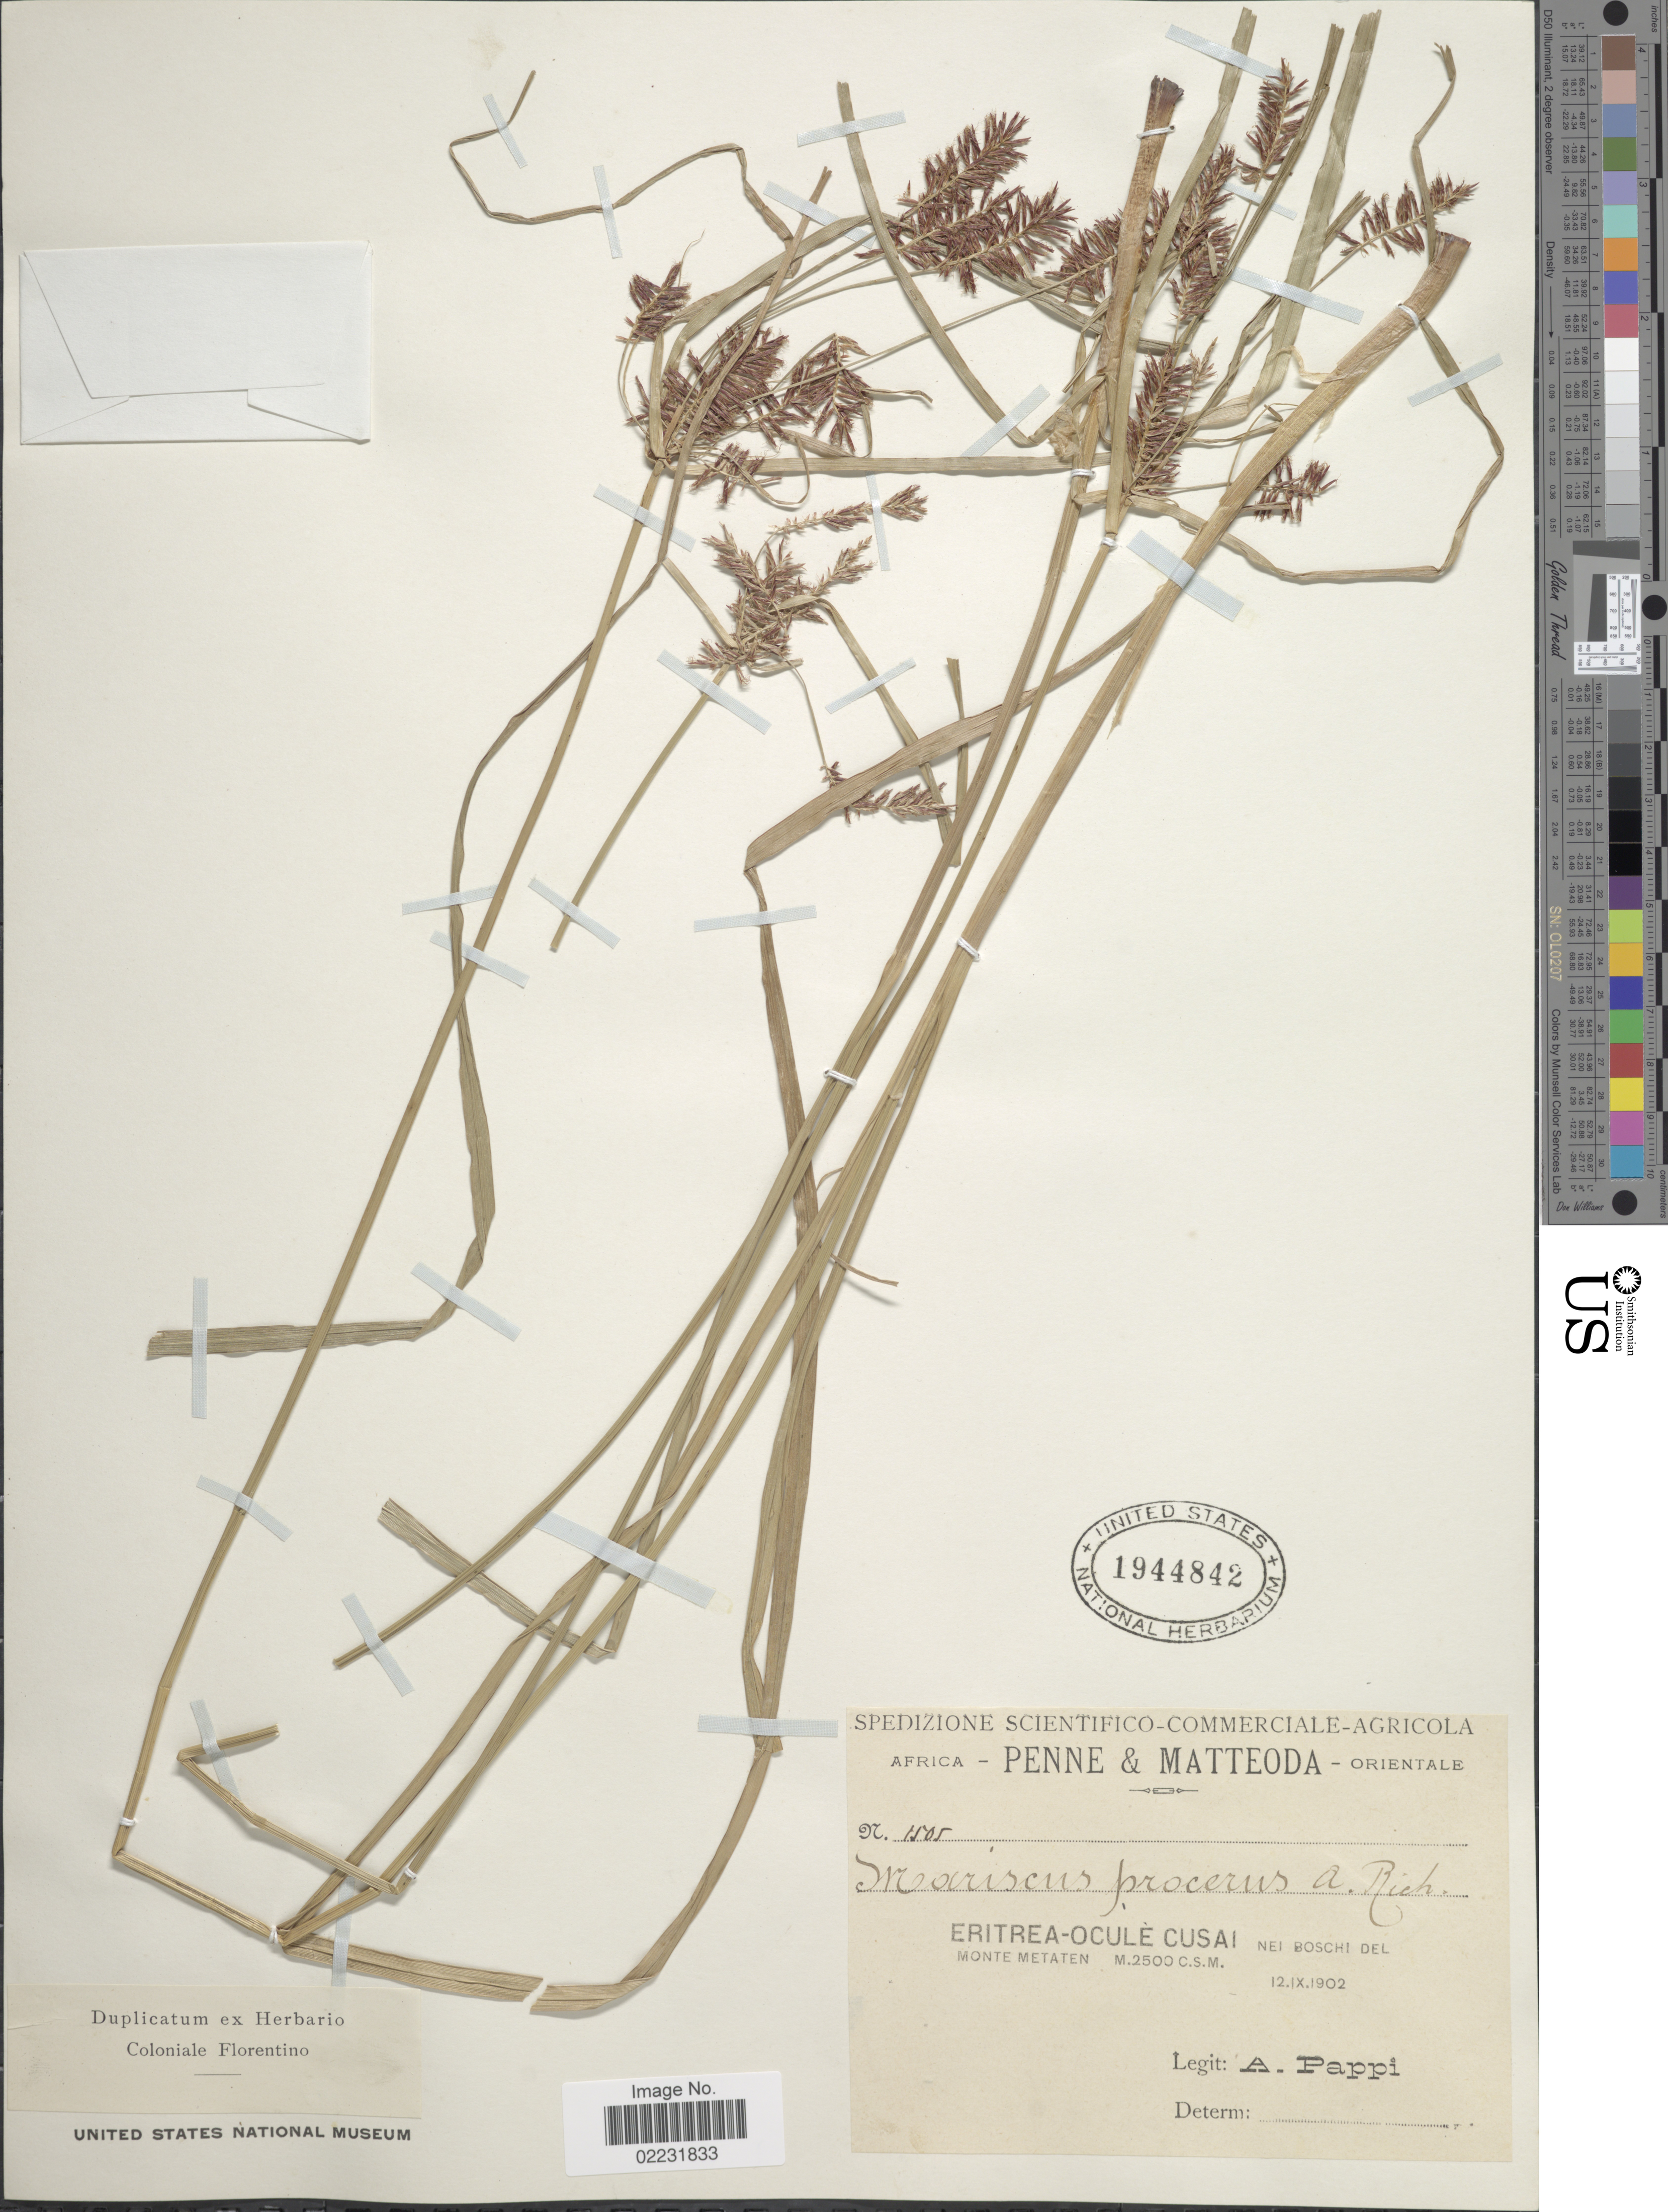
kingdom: Plantae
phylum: Tracheophyta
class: Liliopsida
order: Poales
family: Cyperaceae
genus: Cyperus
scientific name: Cyperus procerus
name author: Rottb.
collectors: A. Pappi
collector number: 1505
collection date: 1902-09-12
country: Eritrea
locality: Eritrea-Ocule Cusai, Nei Boshi Del Monte Metaten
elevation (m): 2500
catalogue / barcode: US 1944842